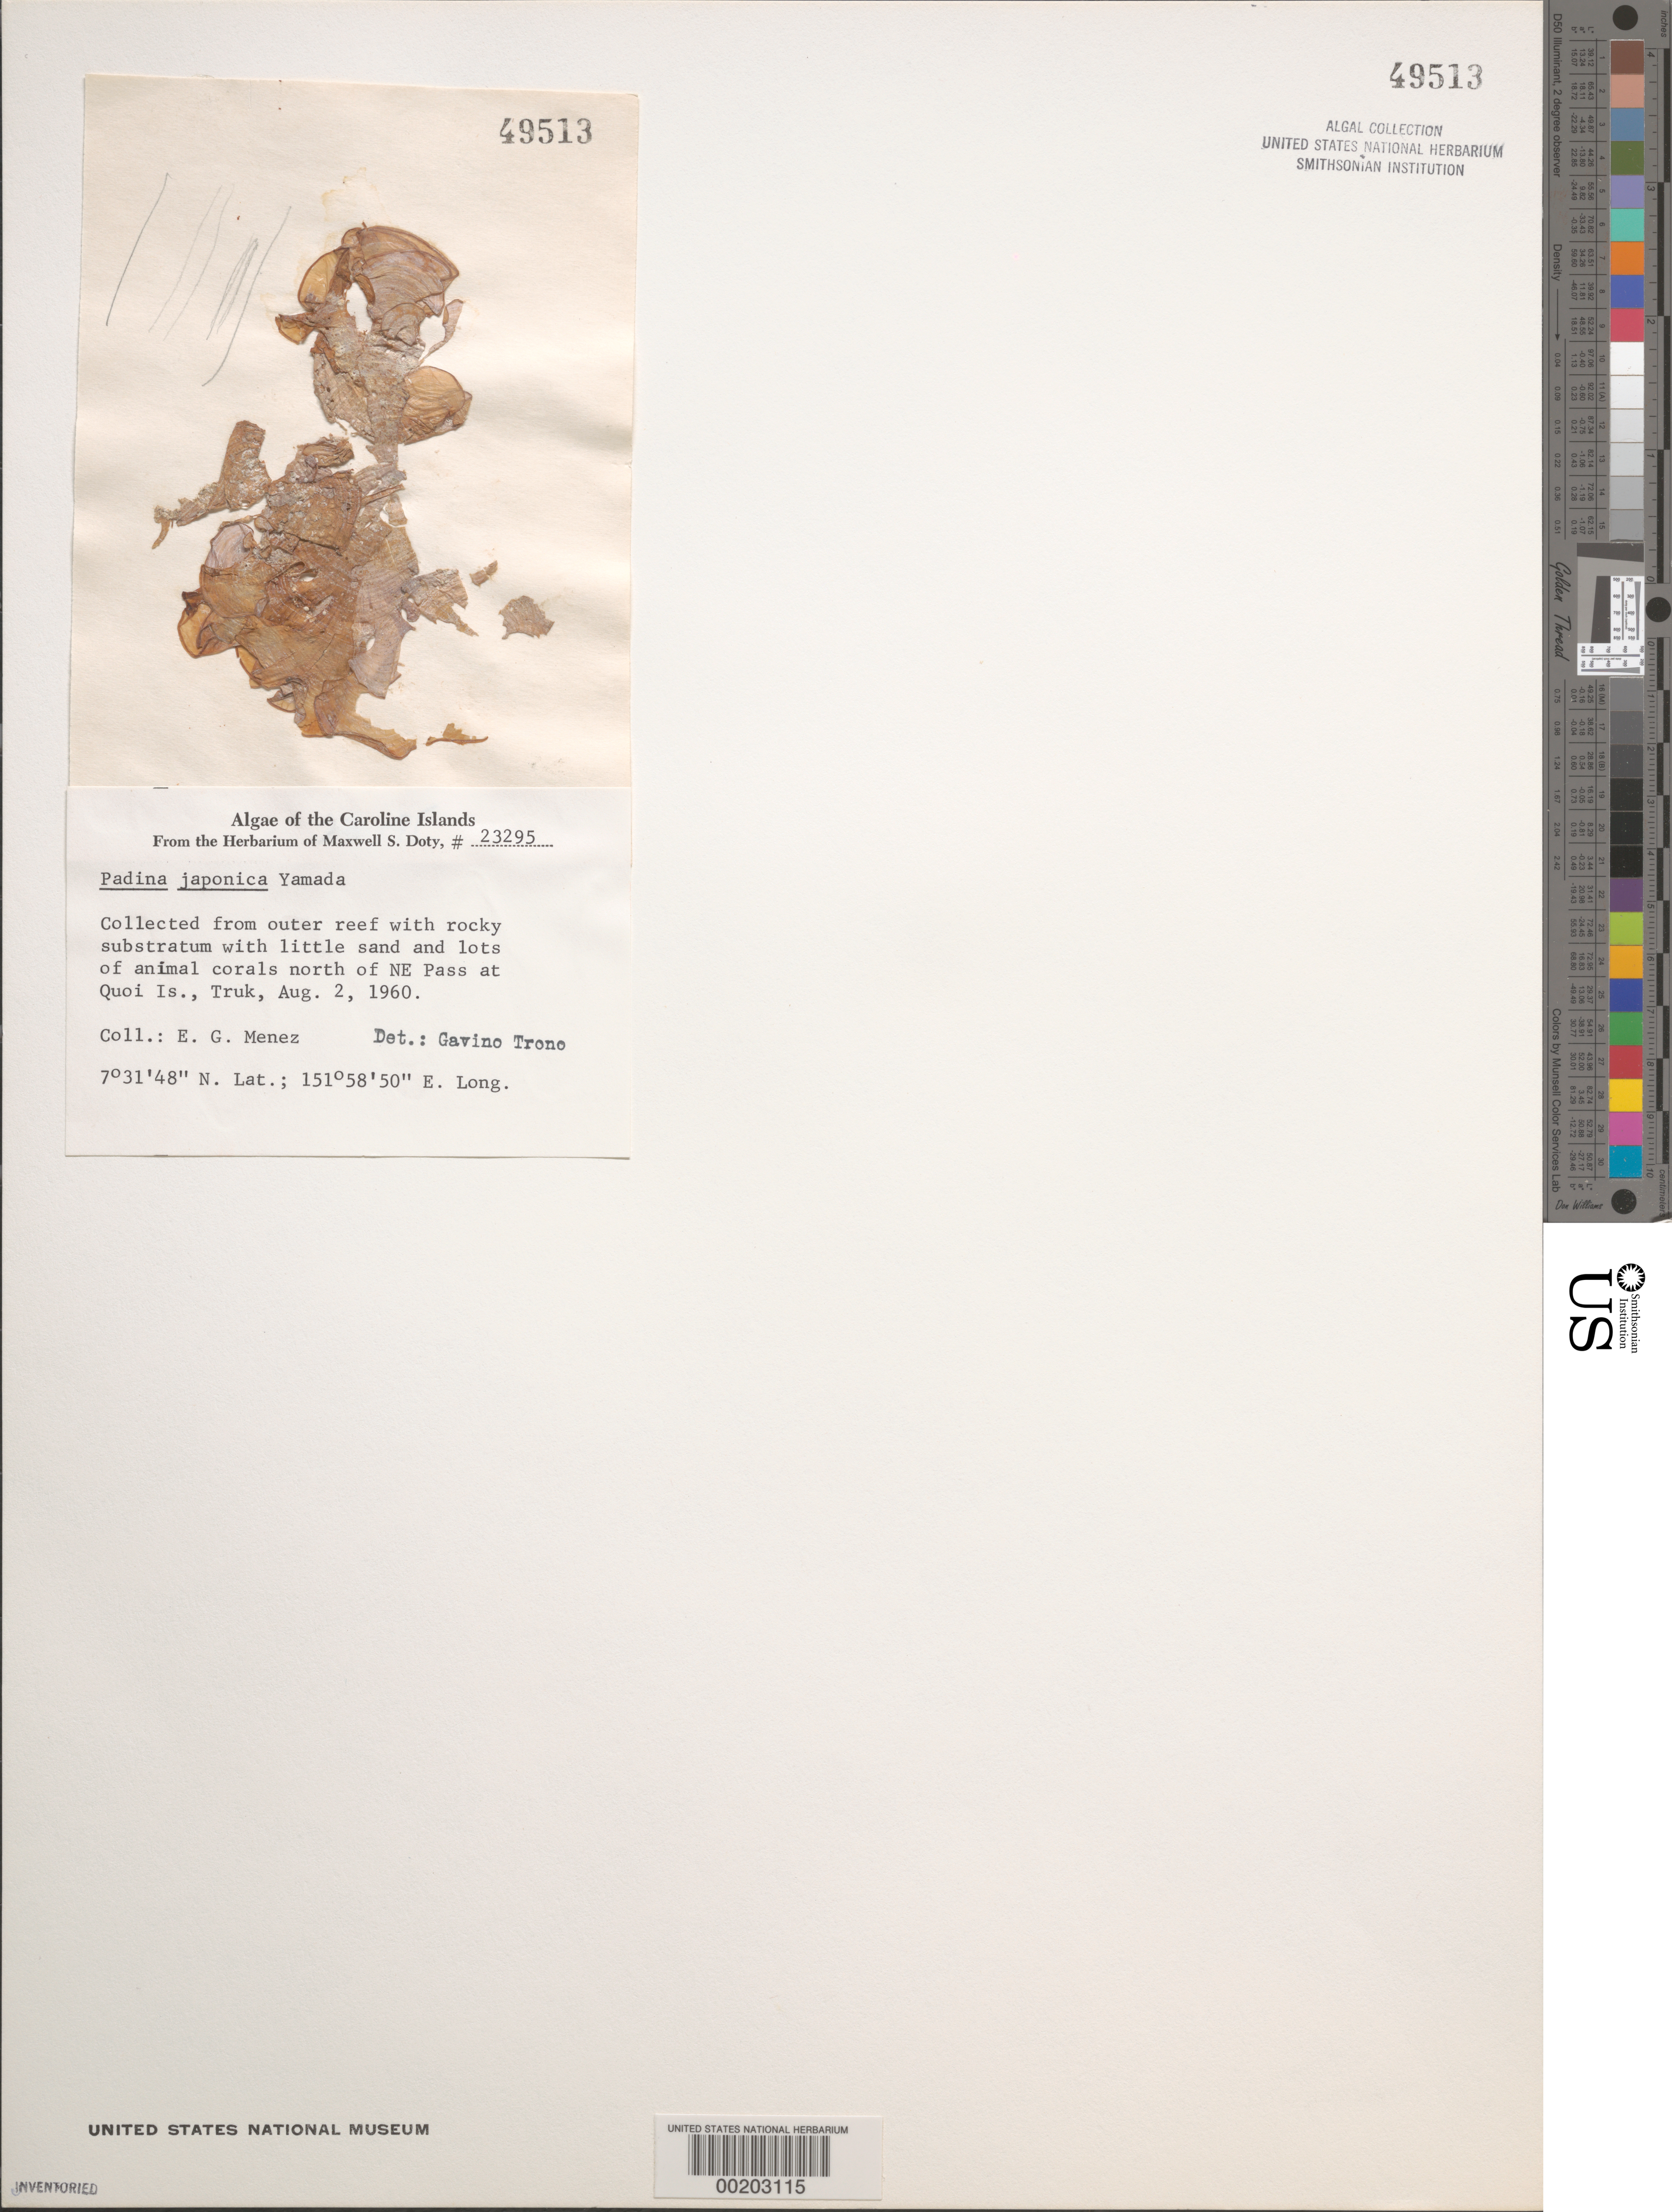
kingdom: Chromista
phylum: Ochrophyta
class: Phaeophyceae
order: Dictyotales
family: Dictyotaceae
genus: Padina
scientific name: Padina japonica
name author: Yamada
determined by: Trono, Gavino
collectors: Meñez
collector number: MSD 23295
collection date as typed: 02 Aug 1960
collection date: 1960-08-02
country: Micronesia, Federated States of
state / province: Truk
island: Truk (Chuuk) Is.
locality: Quoi Islet, N of Northeast pass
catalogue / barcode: US 49513